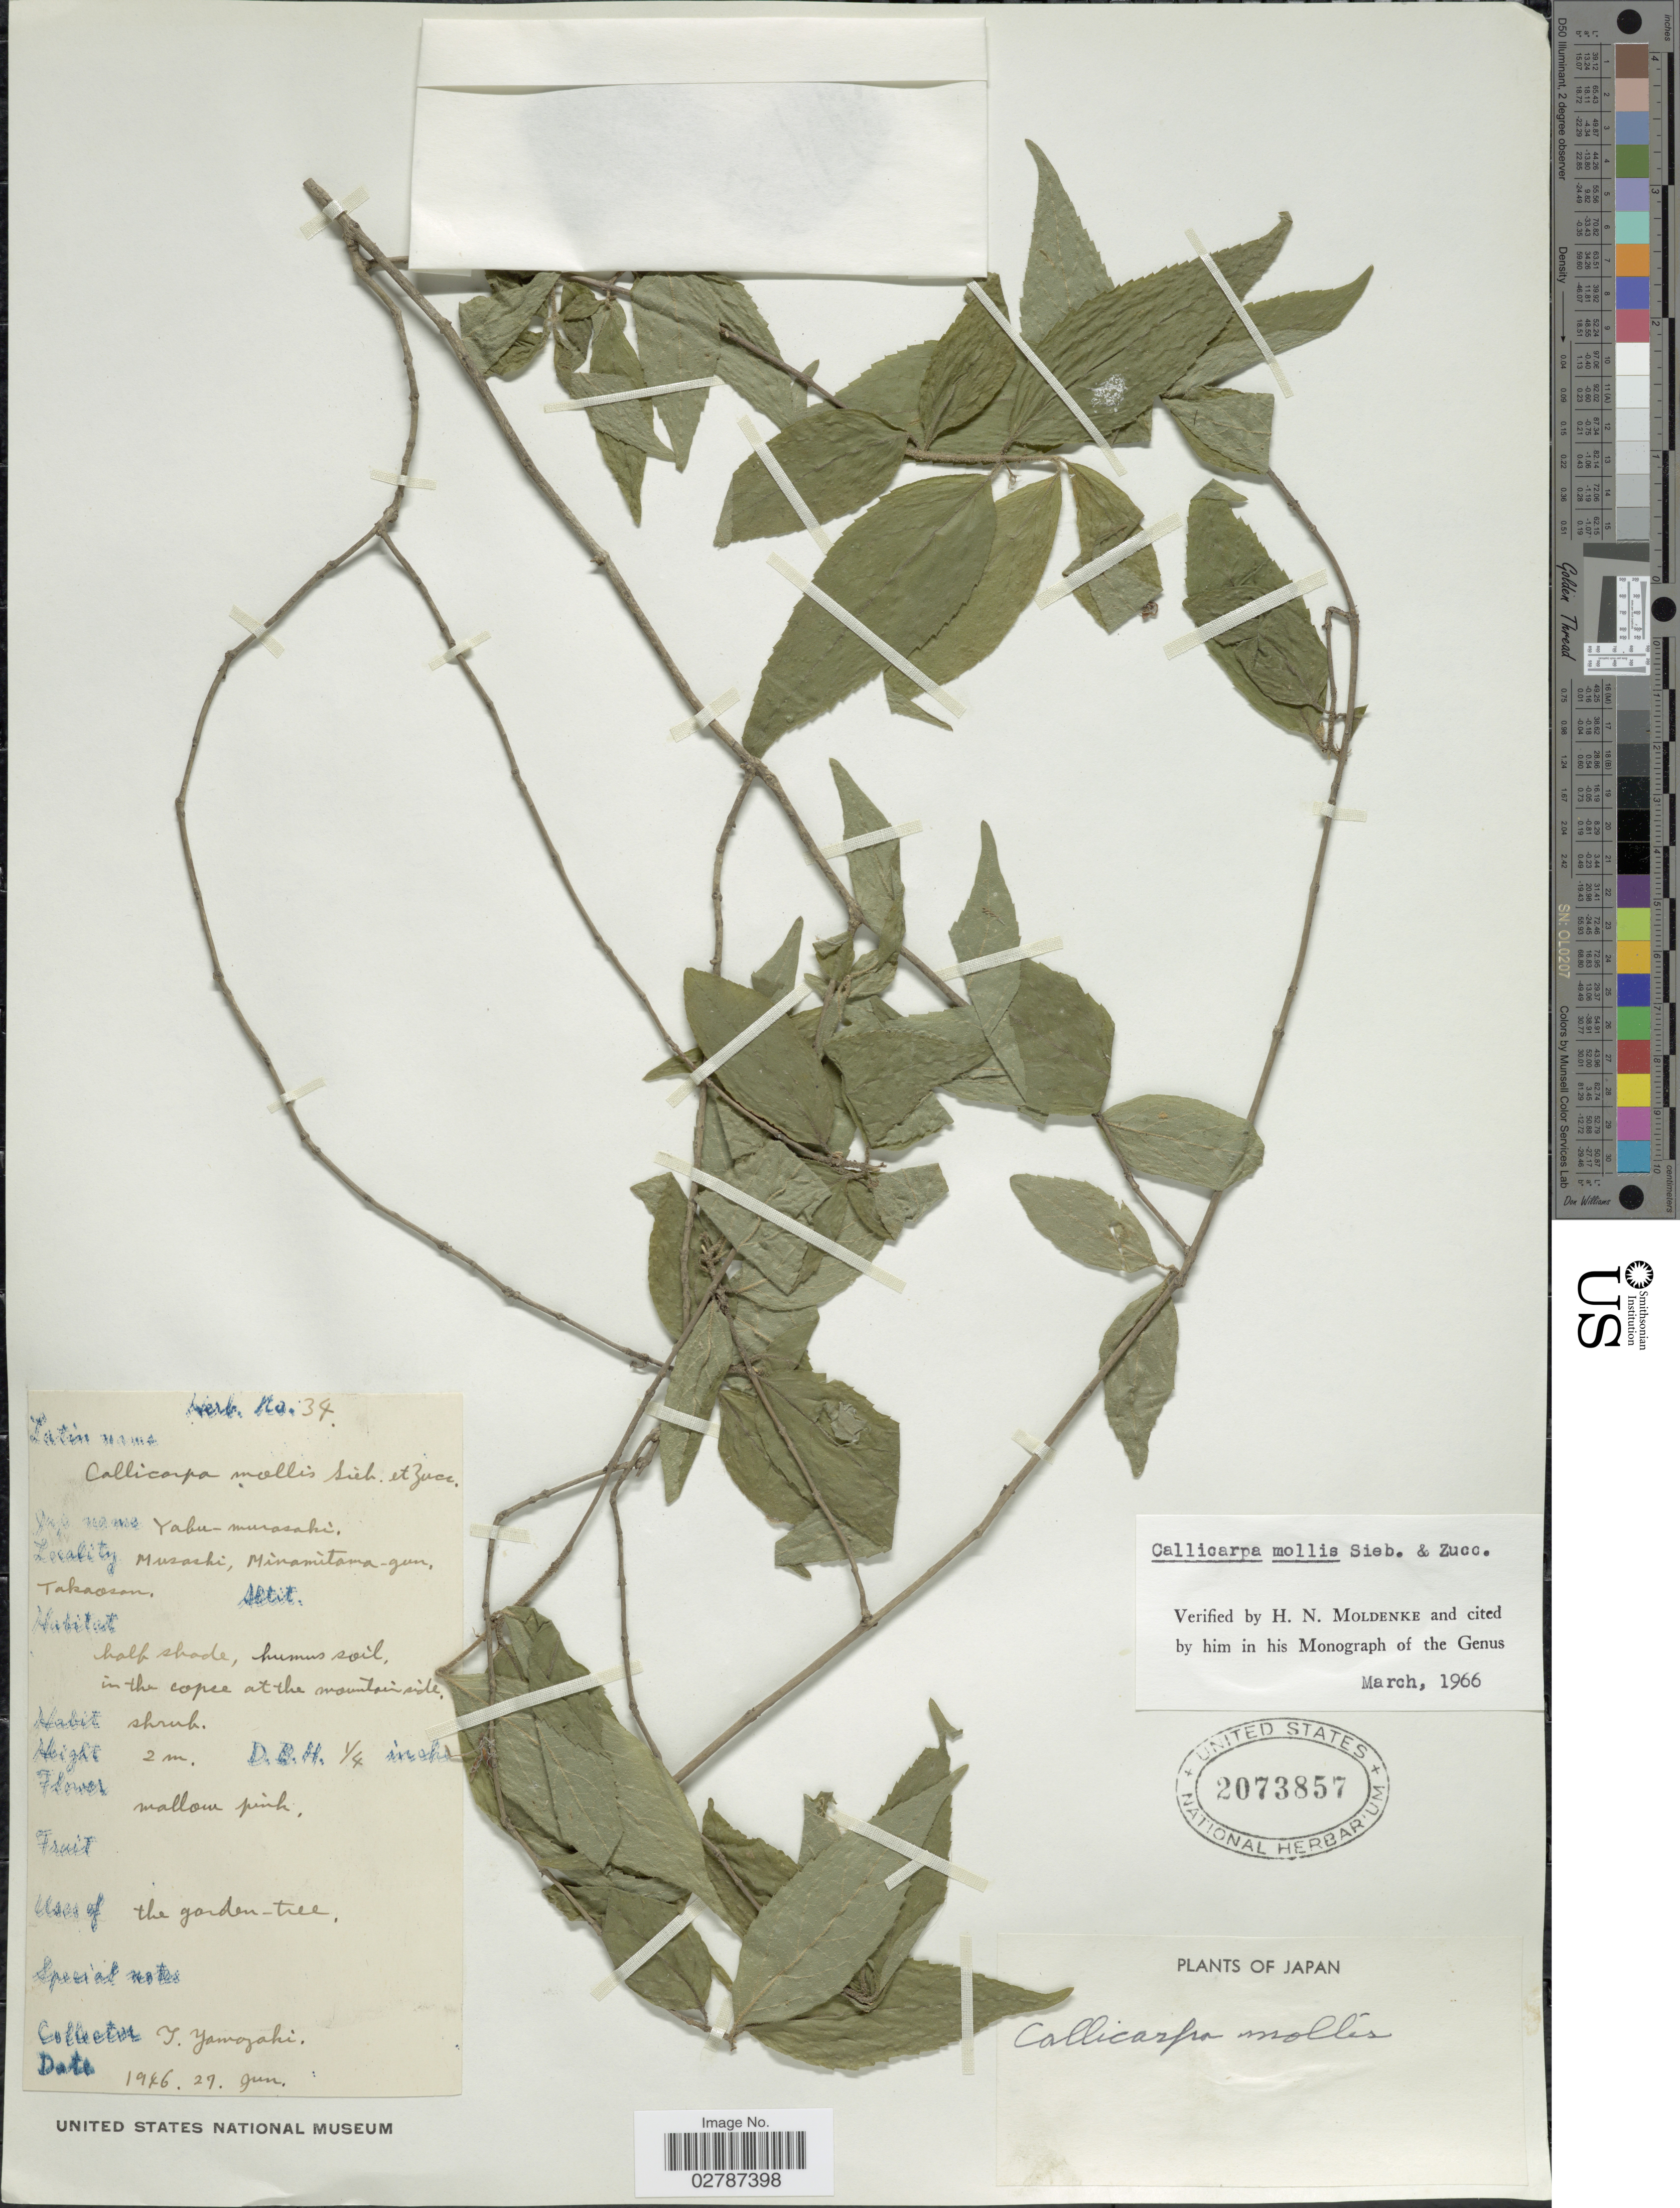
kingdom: Plantae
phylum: Tracheophyta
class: Magnoliopsida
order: Lamiales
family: Lamiaceae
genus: Callicarpa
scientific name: Callicarpa mollis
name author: Siebold & Zucc.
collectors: T. Yamazaki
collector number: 34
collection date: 1946-06-27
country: Japan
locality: Musashi, Minamitama-gun, Takaosan.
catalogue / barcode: US 2073857